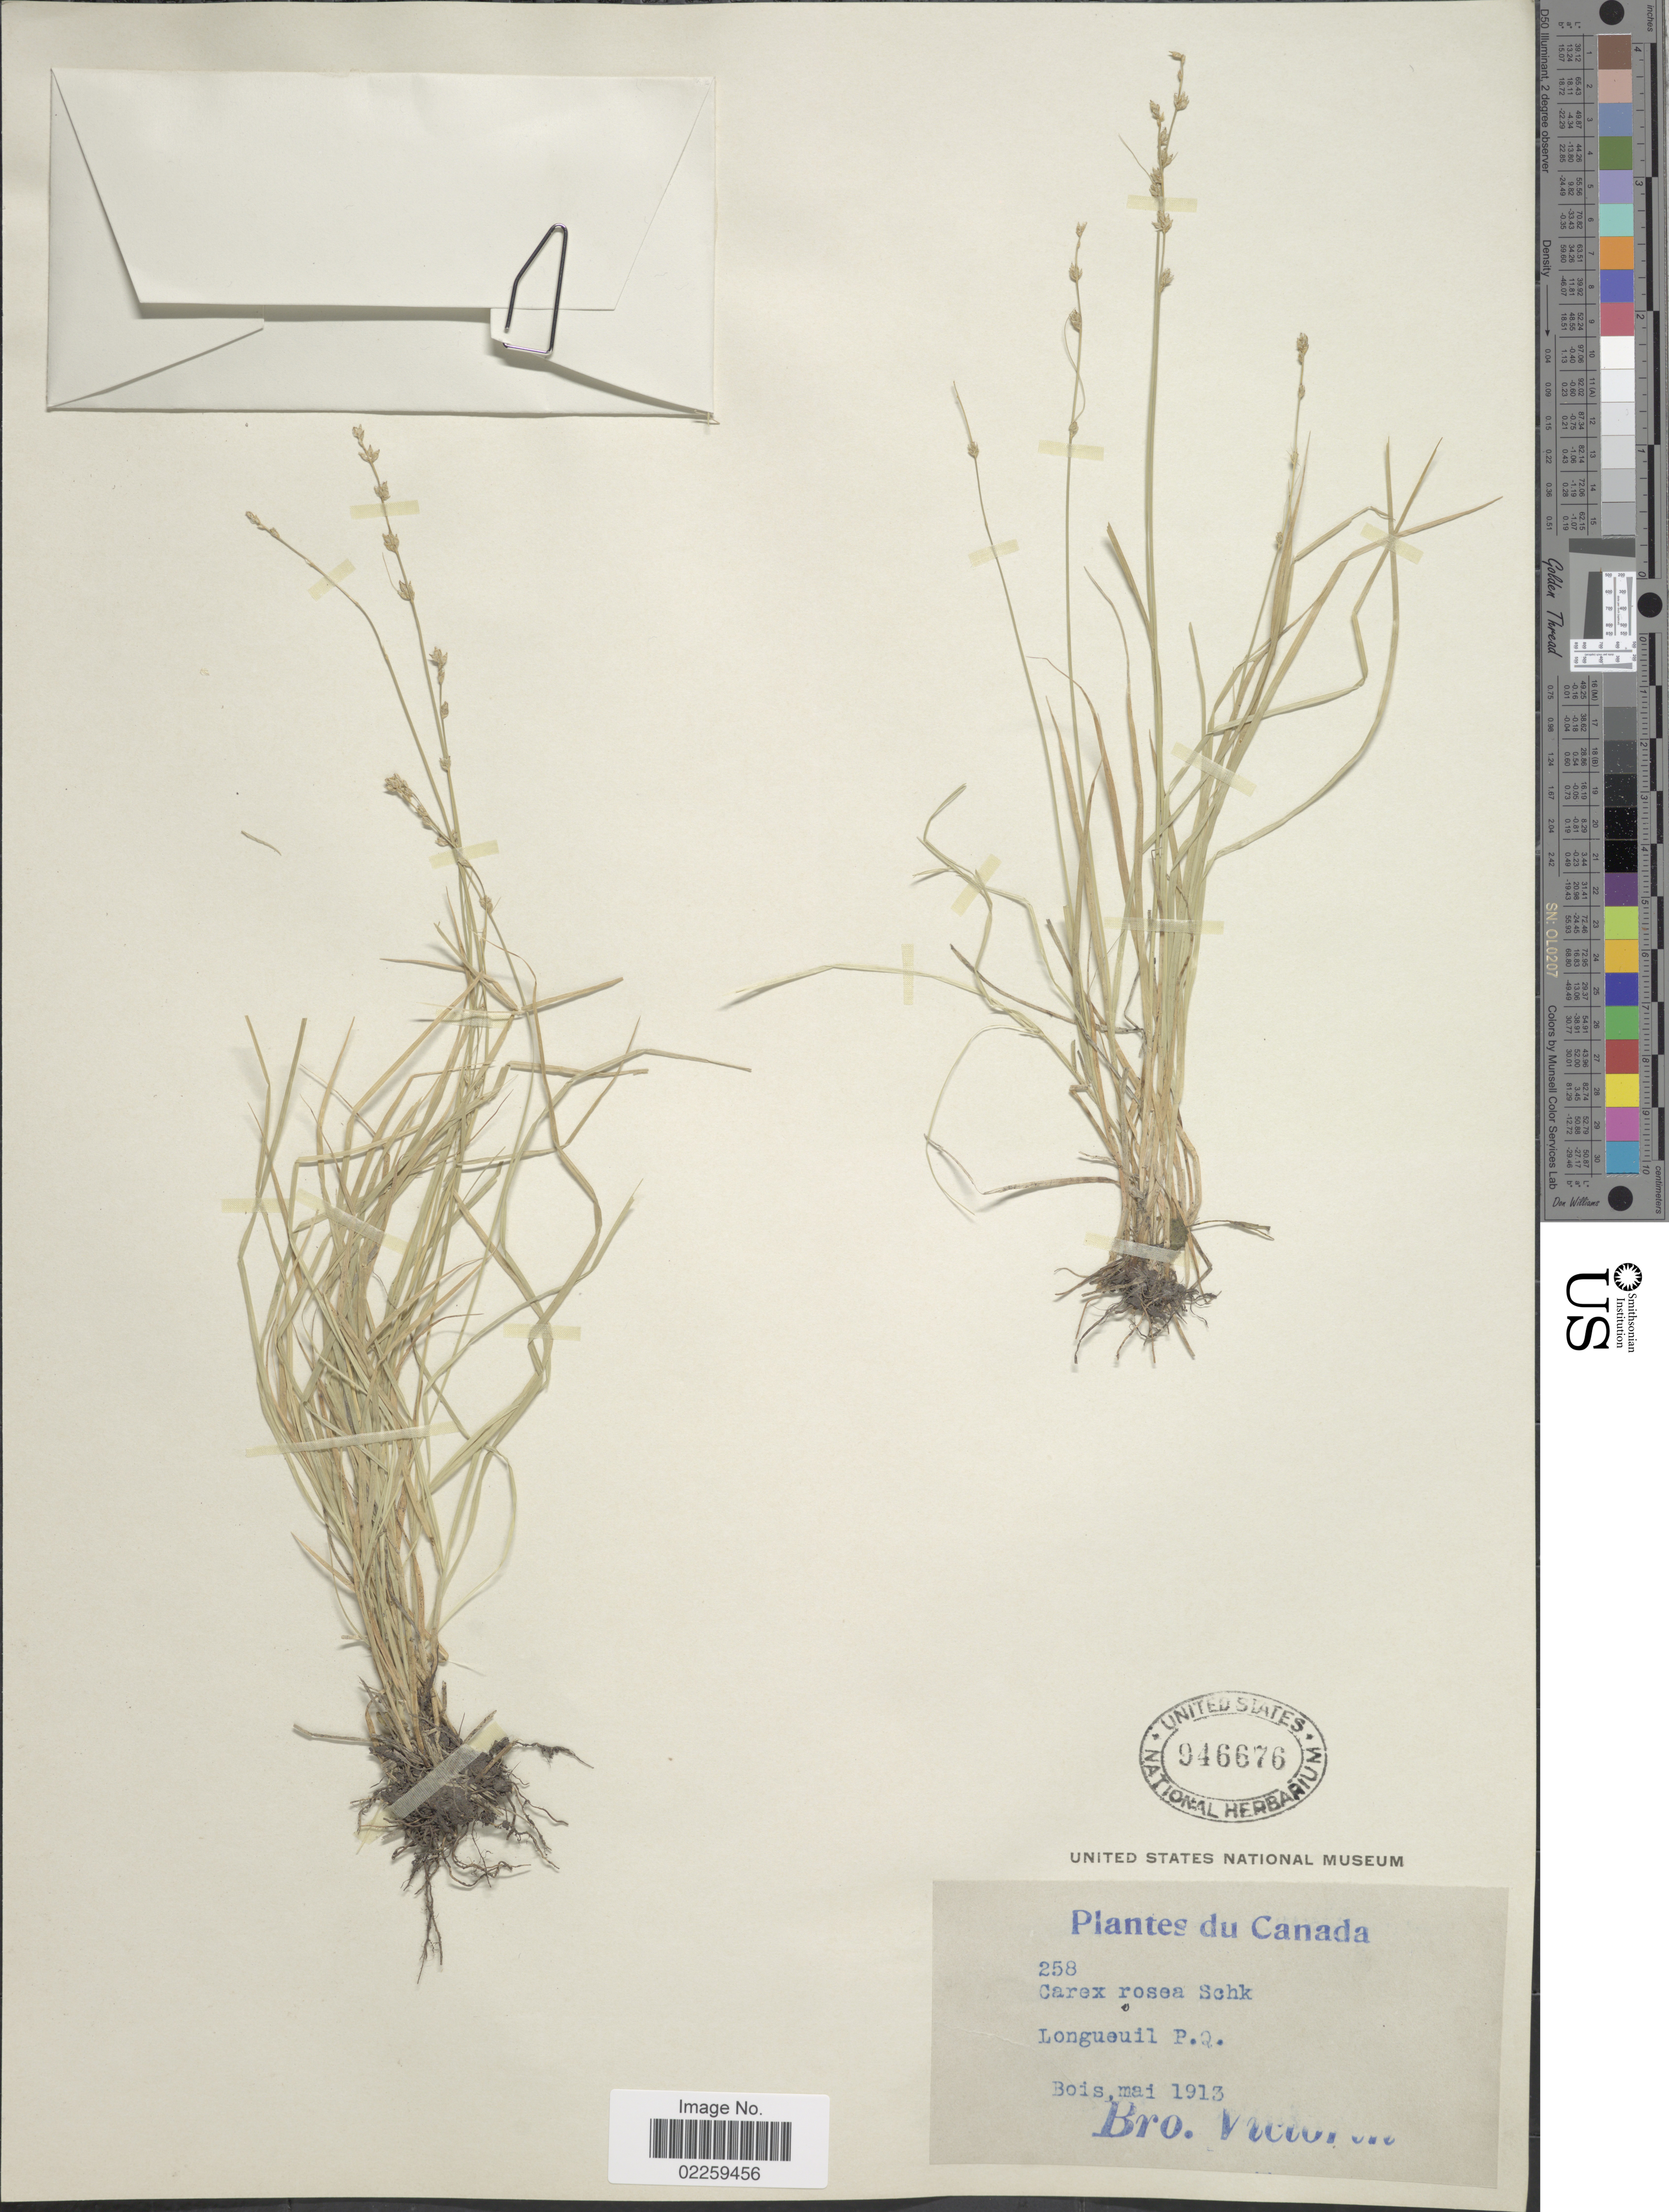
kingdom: Plantae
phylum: Tracheophyta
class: Liliopsida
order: Poales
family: Cyperaceae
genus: Carex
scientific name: Carex rosea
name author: Willd.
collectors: B. Victorin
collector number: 258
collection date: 1913-05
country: Canada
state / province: Quebec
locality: Longueuil P.Q.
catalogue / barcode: US 946676